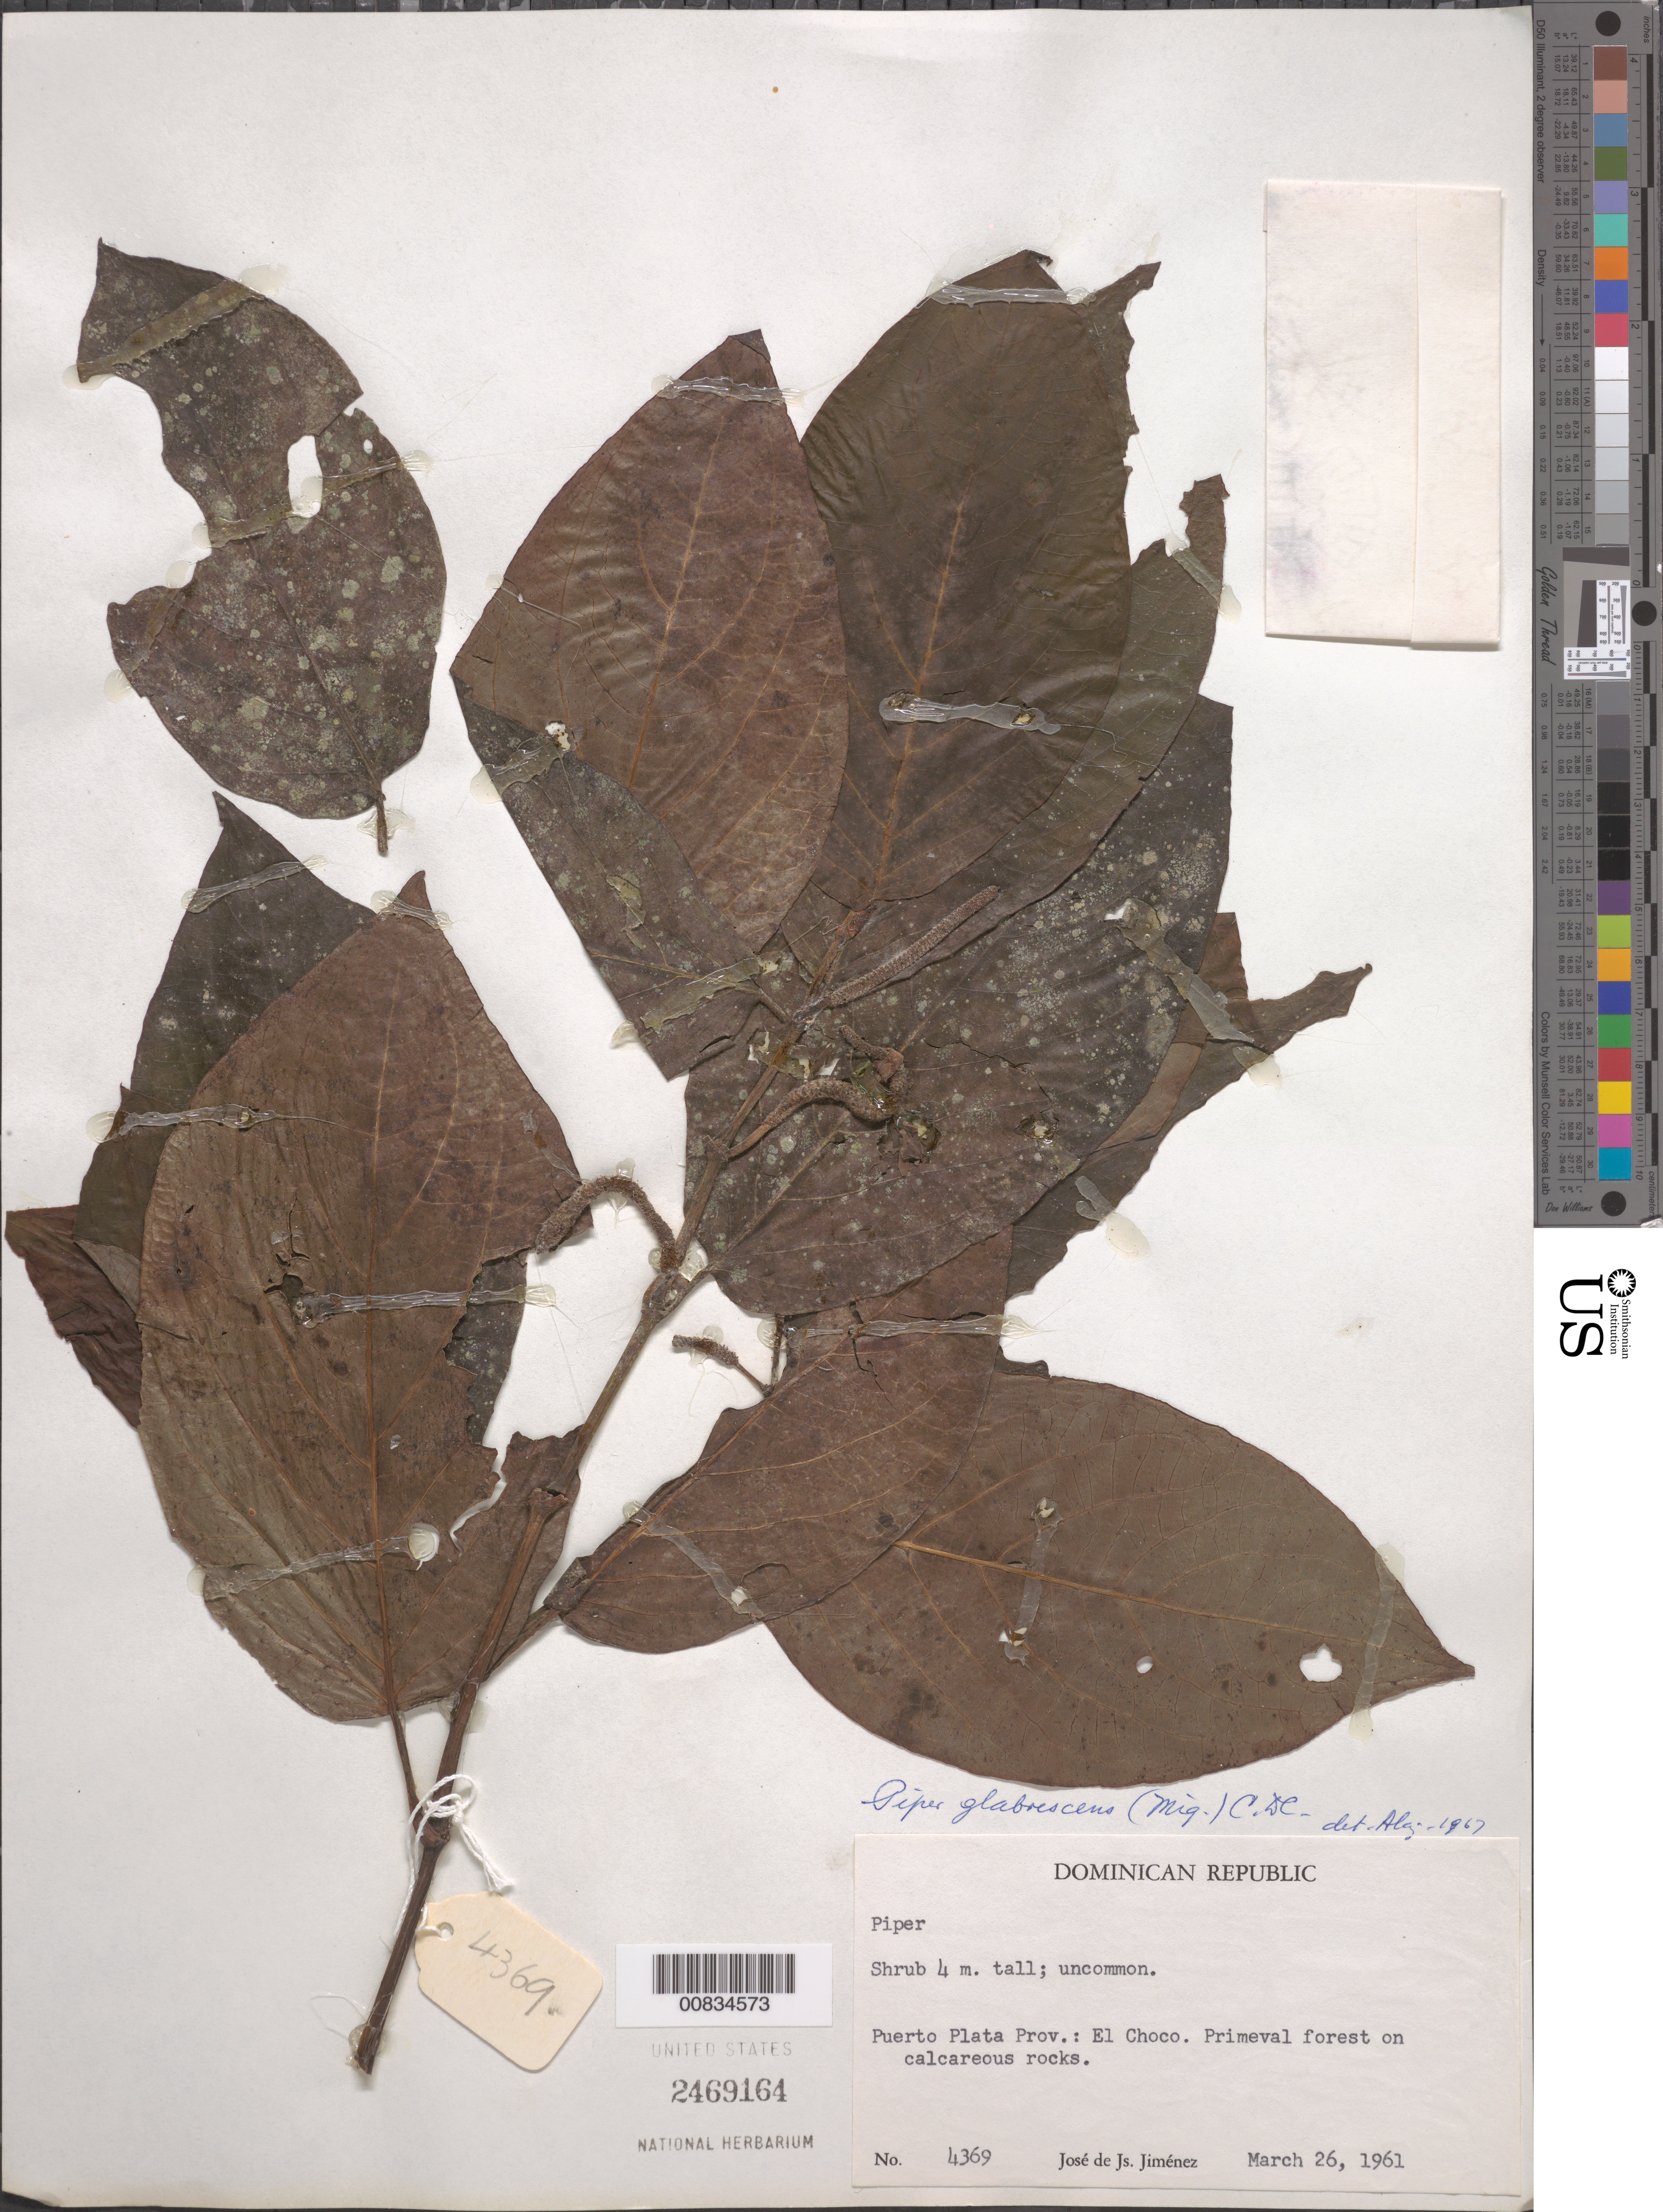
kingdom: Plantae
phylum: Tracheophyta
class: Magnoliopsida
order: Piperales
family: Piperaceae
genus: Piper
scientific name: Piper glabrescens var. venezuelense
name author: (C. DC.) Trel. & Yunck.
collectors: J. J. Jiménez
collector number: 4369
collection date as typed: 26 Mar 1961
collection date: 1961-03-26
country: Dominican Republic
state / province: Puerto Plata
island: Hispaniola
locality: El Choco.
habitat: Primeval forest on calcareous rocks.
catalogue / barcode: US 2469164